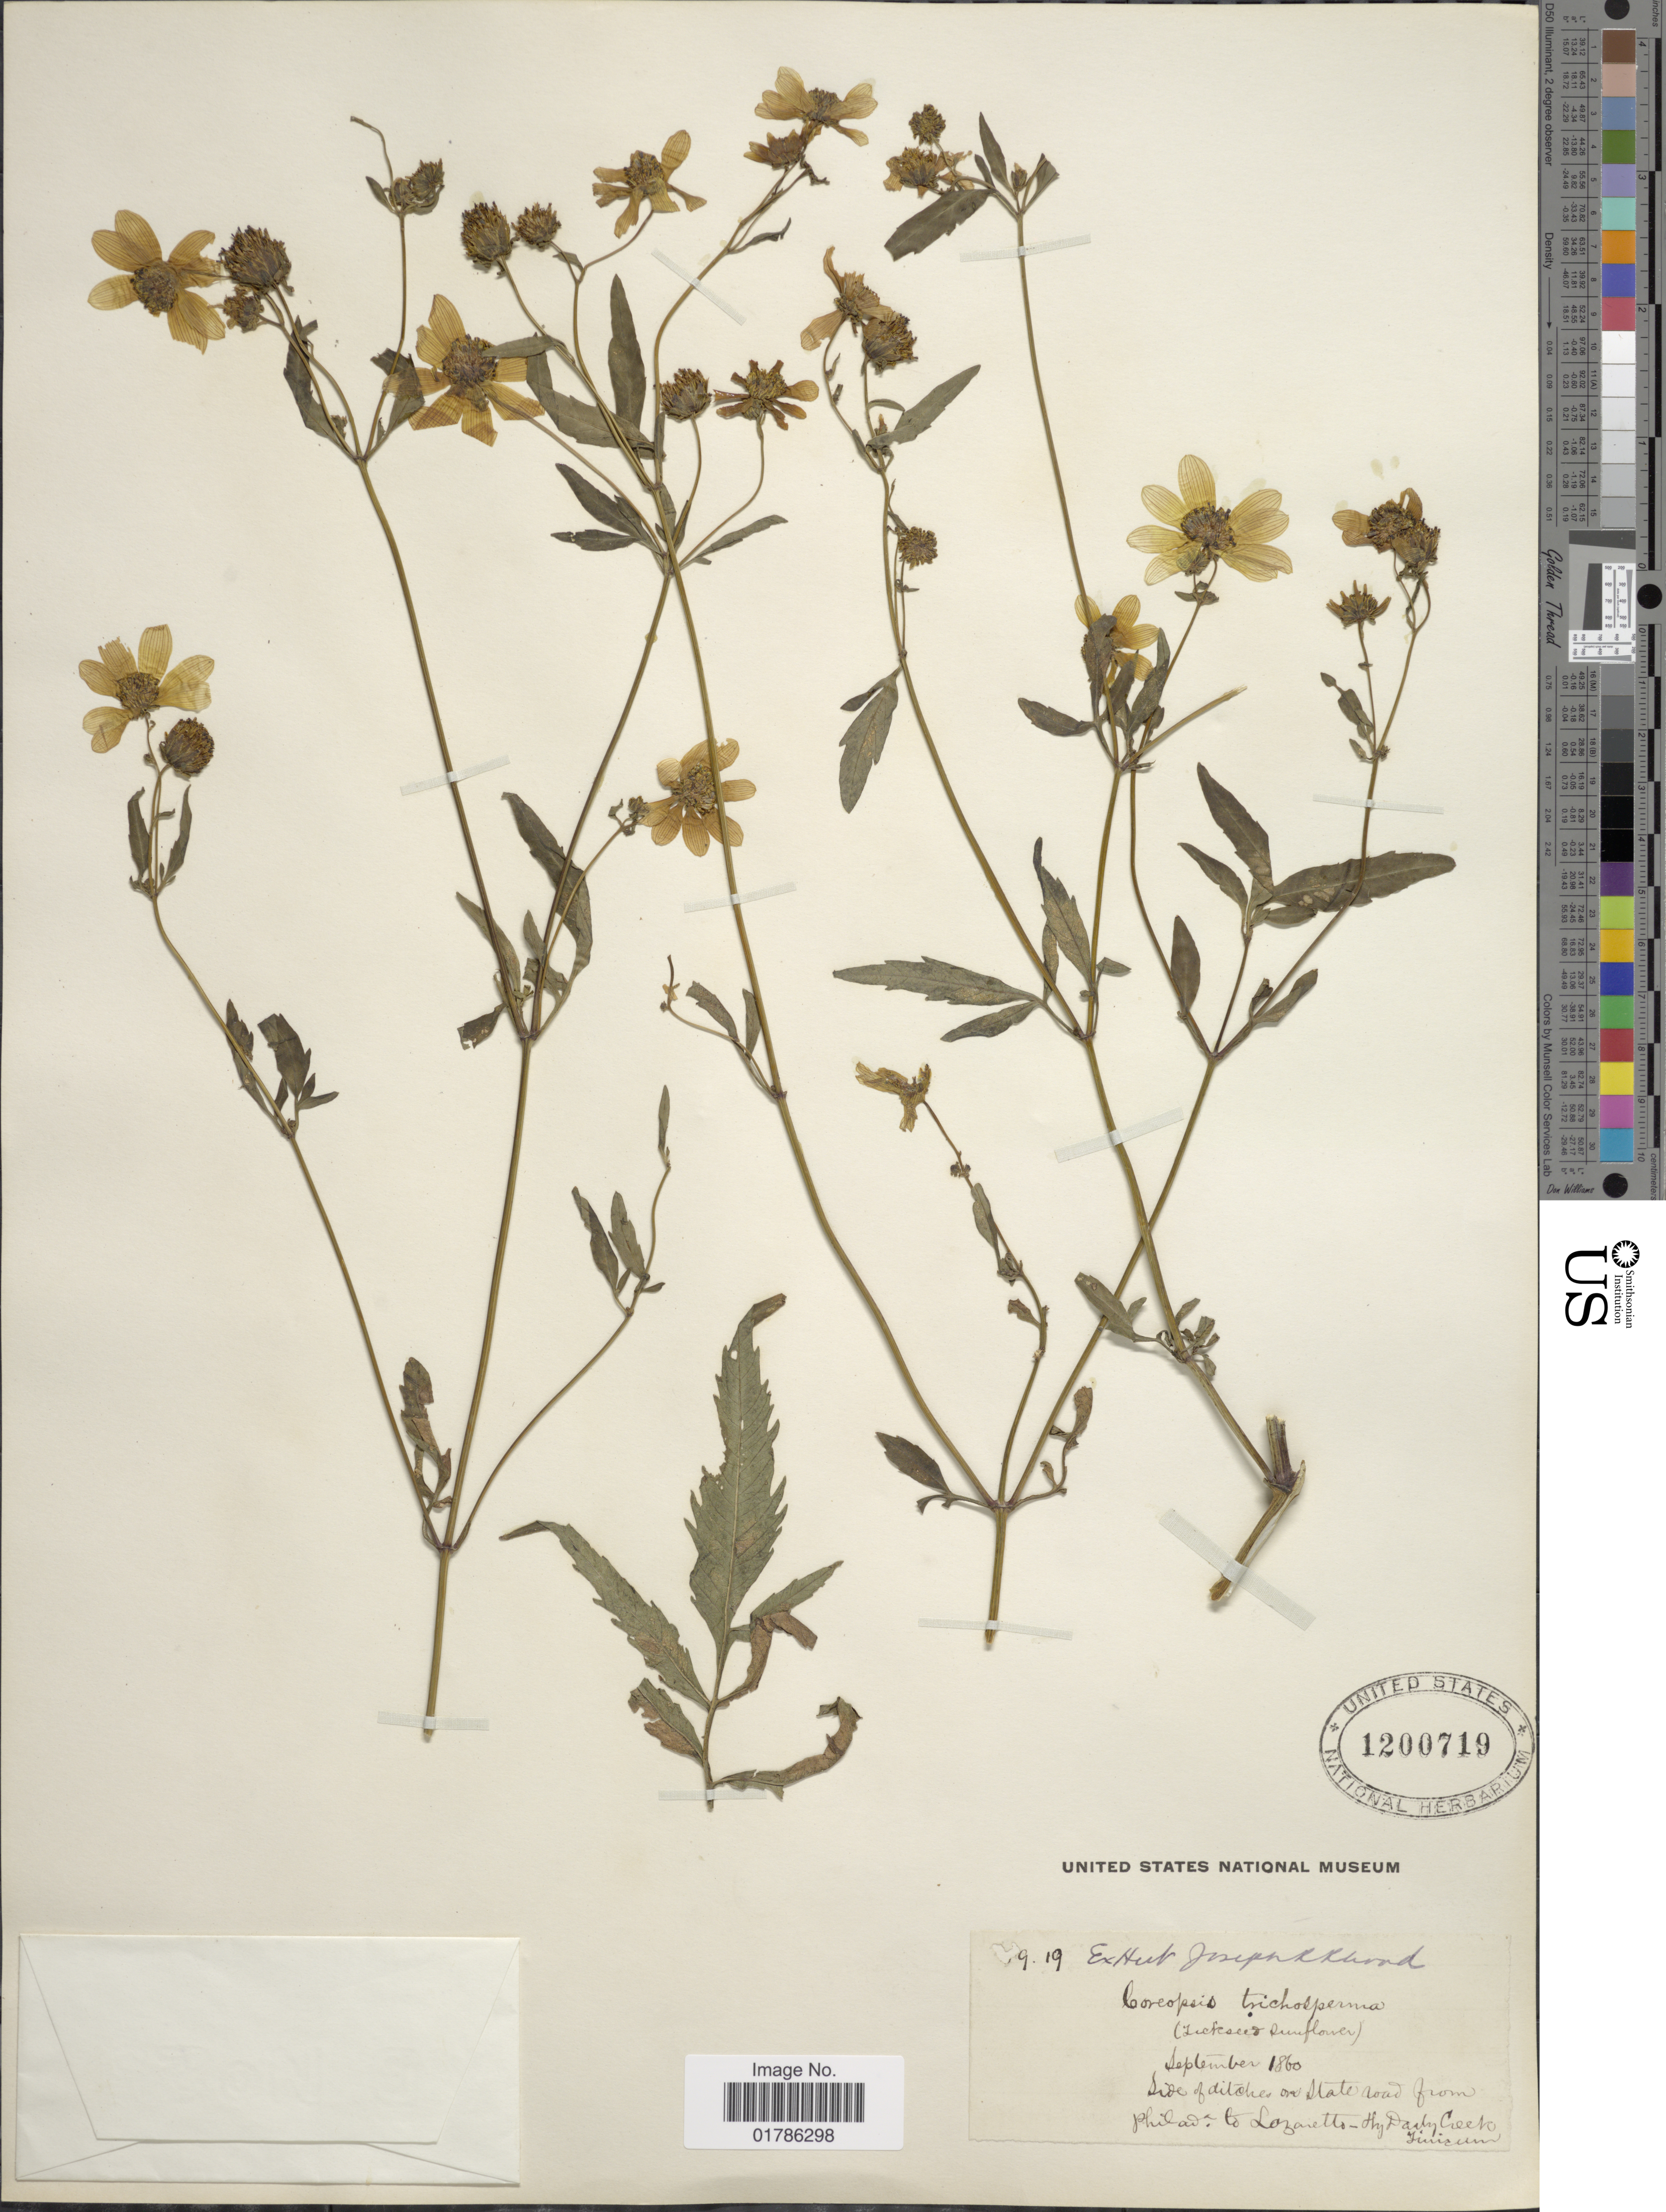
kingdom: Plantae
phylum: Tracheophyta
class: Magnoliopsida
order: Asterales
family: Asteraceae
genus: Bidens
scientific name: Bidens coronata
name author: (L.) Britton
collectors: ex Herb. Josesph R. R. Wood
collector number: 19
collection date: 1860-09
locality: On State road from Philad. Co. Lazaretto- Hy Daily Creek [interpreted]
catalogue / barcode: US 1200719